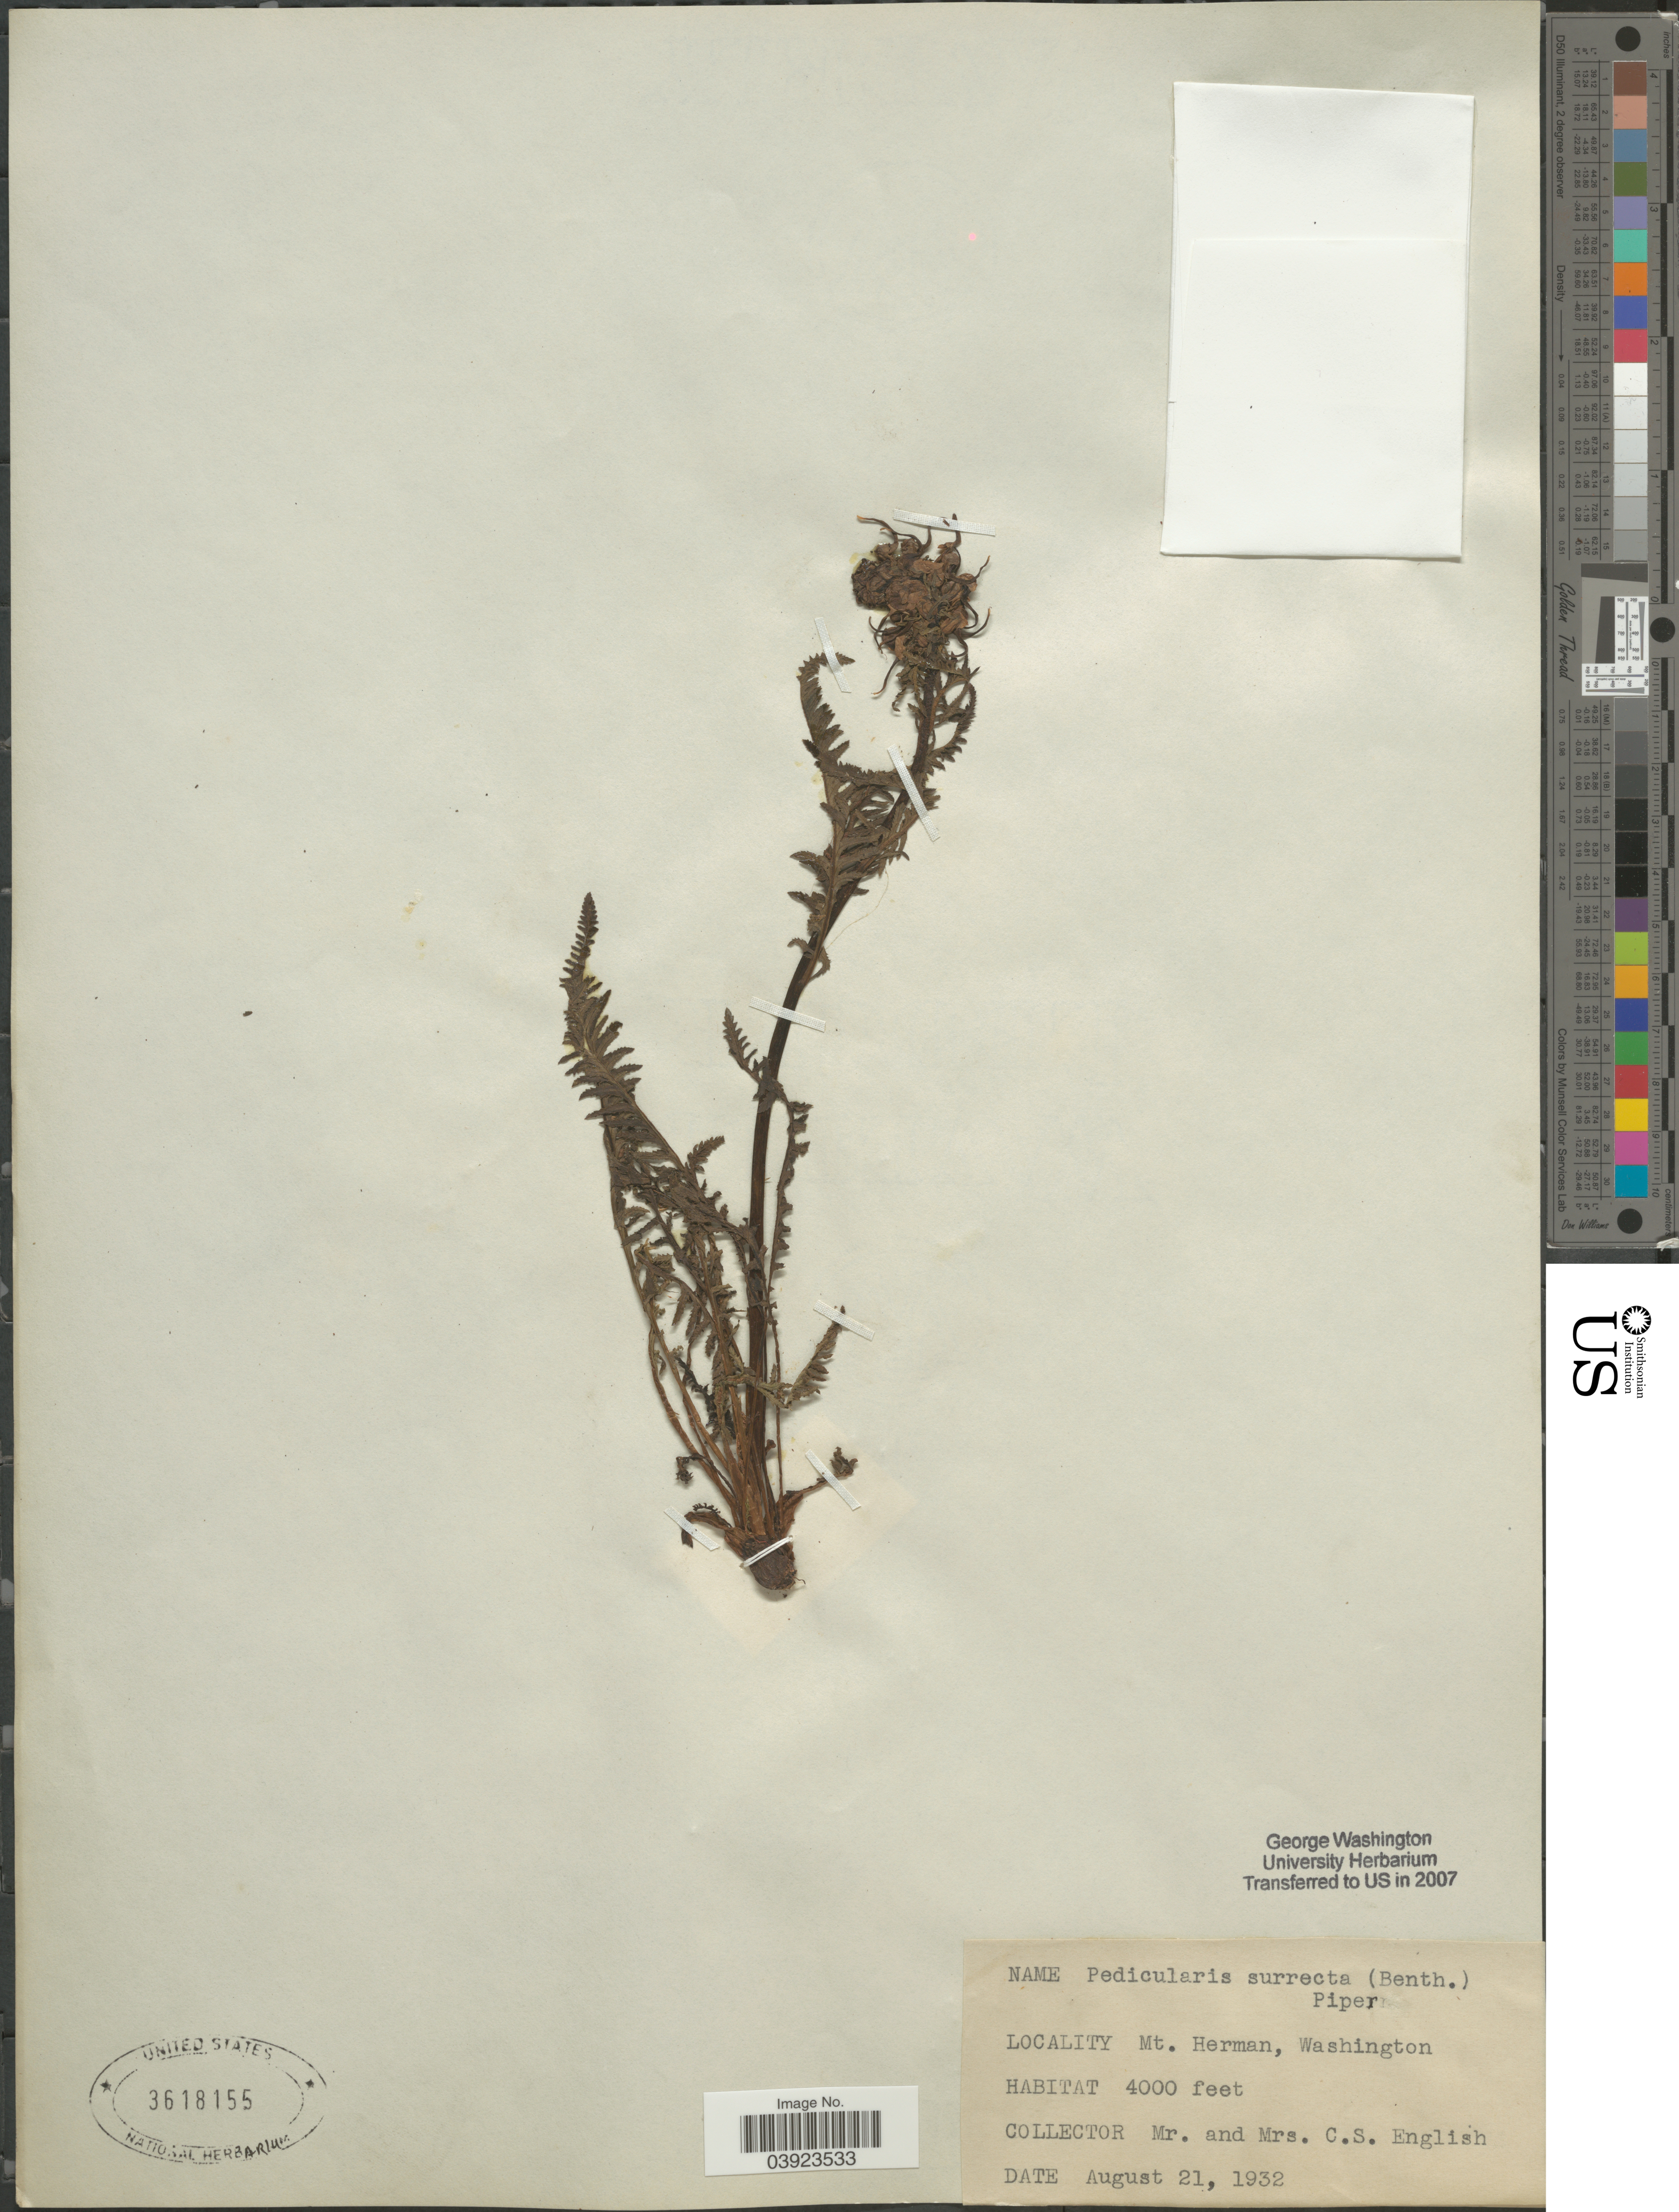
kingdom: Plantae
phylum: Tracheophyta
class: Magnoliopsida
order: Lamiales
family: Orobanchaceae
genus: Pedicularis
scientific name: Pedicularis surrecta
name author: Benth.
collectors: C. English & M. English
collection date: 1932-08-21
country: United States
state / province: Washington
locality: Mt. Herman.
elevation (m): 1219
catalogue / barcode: US 3618155